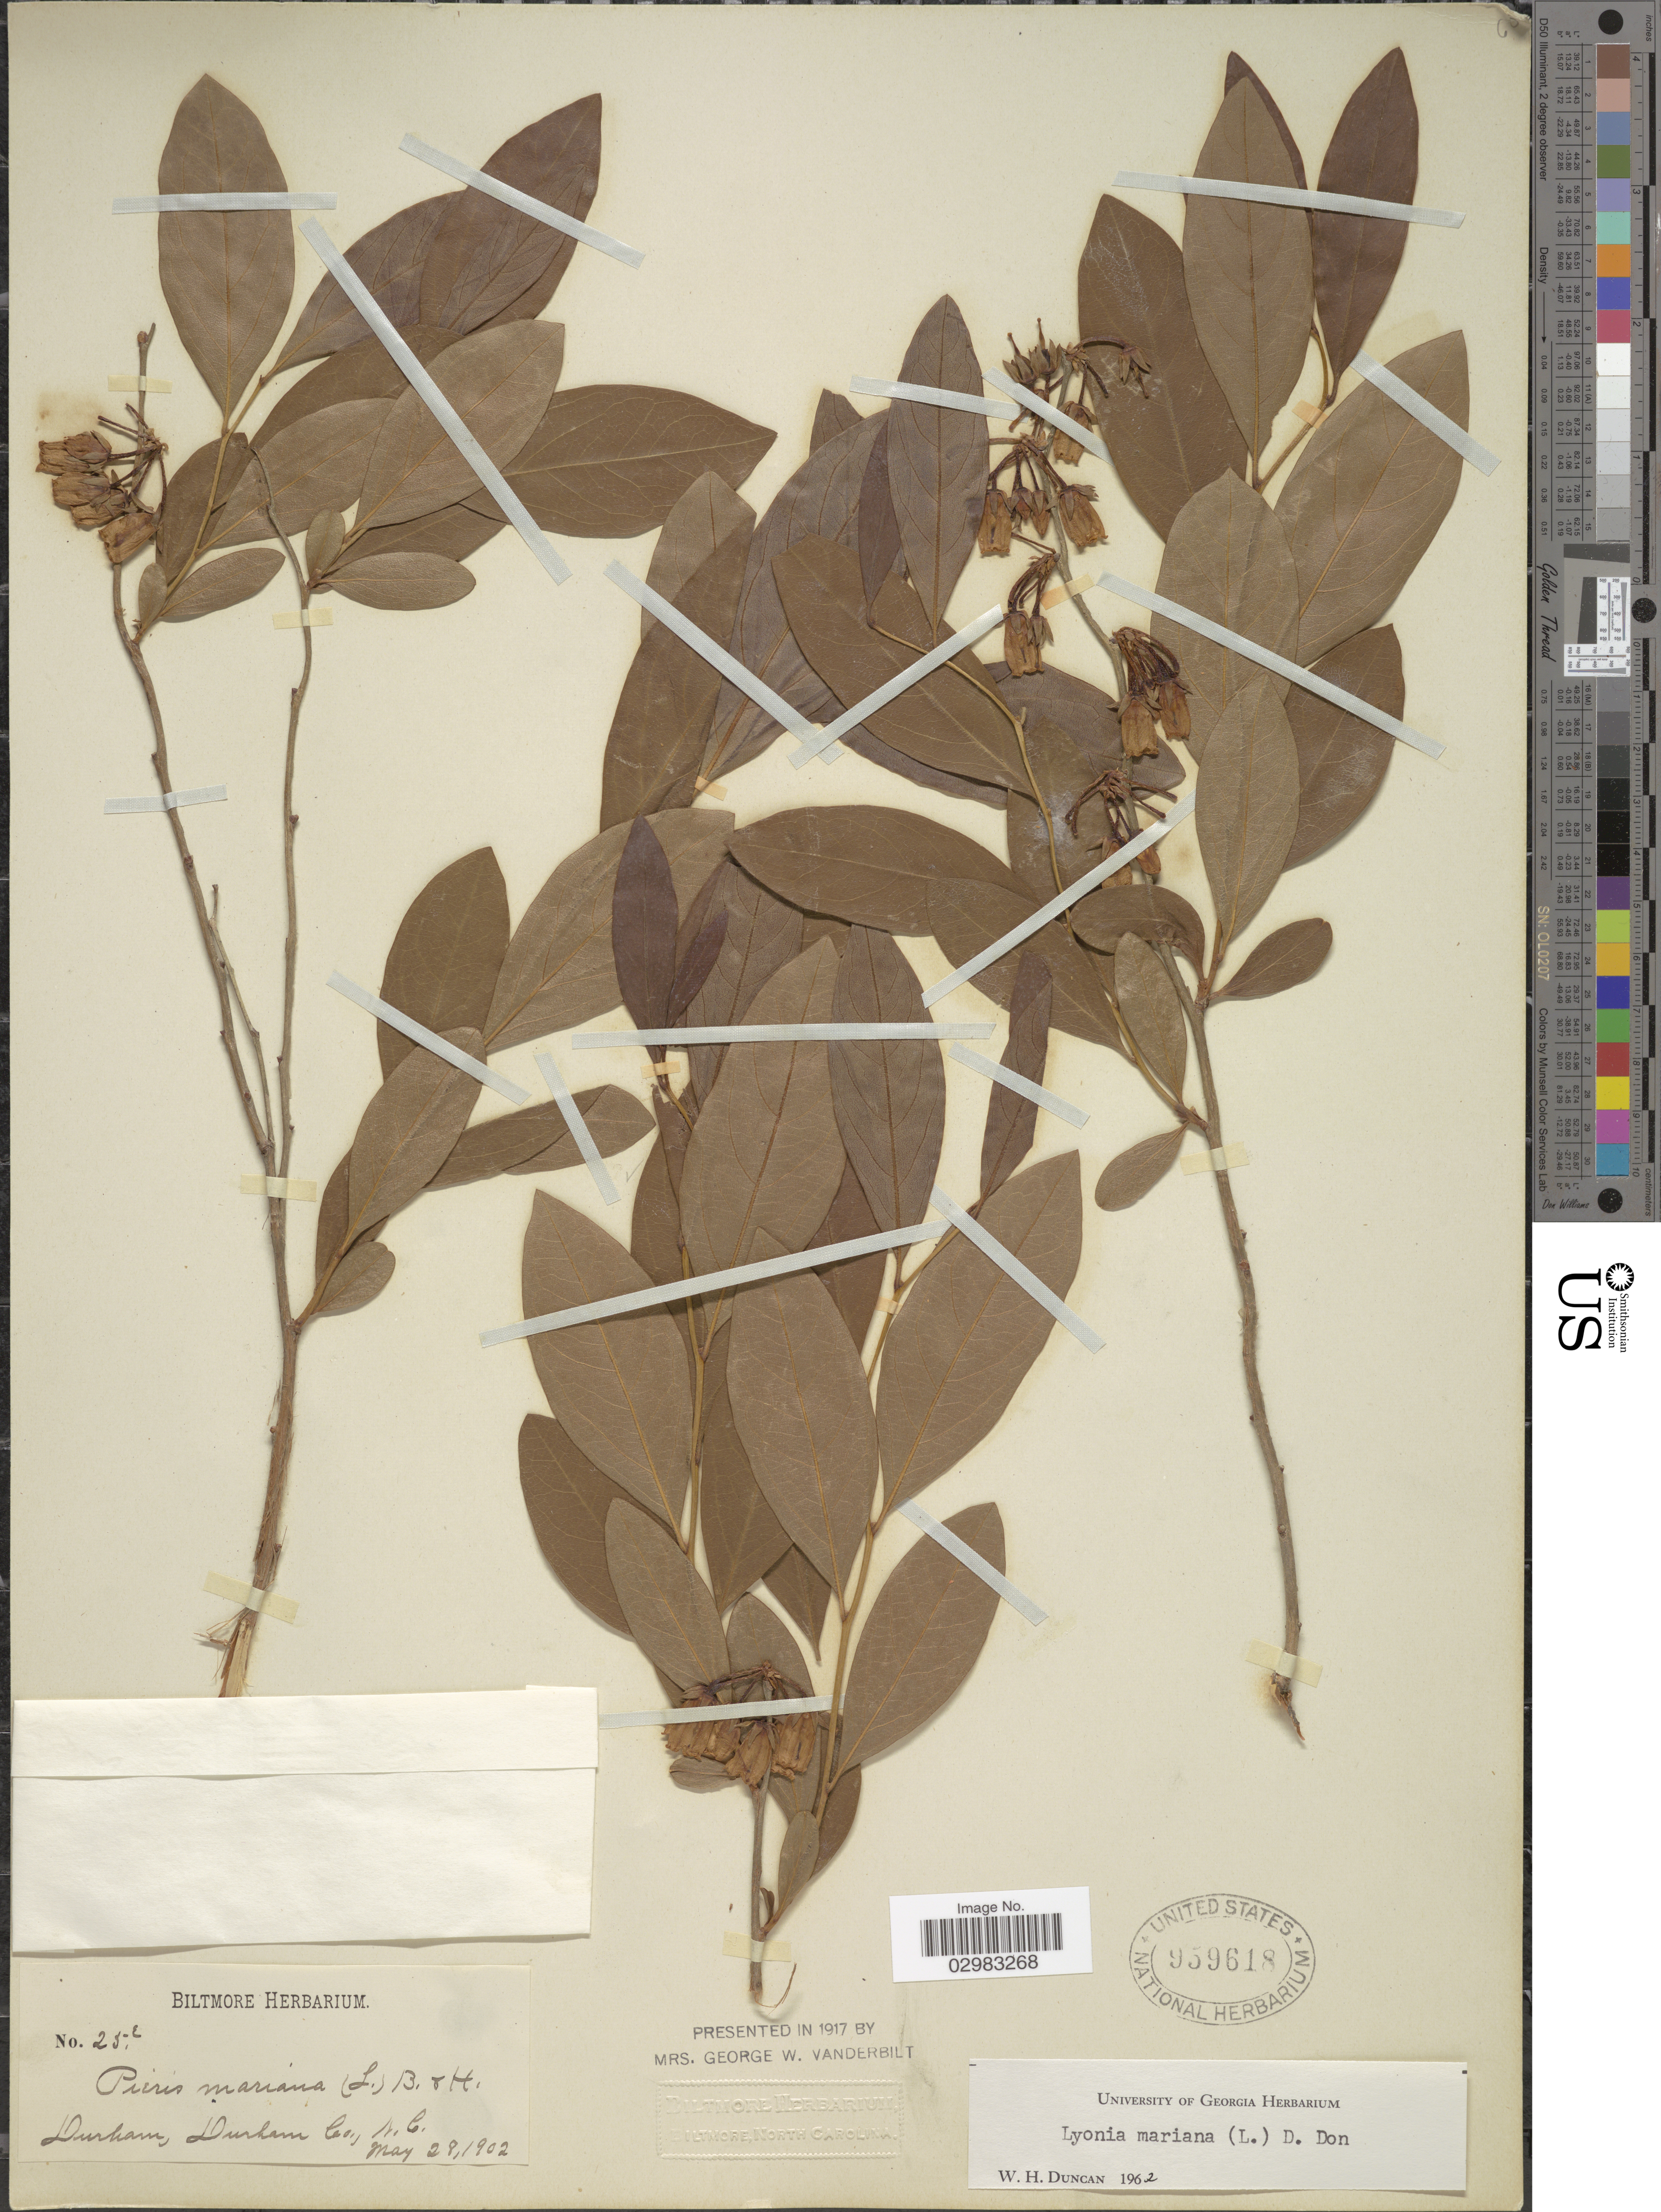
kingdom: Plantae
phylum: Tracheophyta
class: Magnoliopsida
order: Ericales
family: Ericaceae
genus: Lyonia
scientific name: Lyonia mariana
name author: (L.) D. Don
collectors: ex herb. Biltmore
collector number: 25e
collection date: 1902-05-28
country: United States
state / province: North Carolina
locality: Durham, Durham Co.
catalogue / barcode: US 959618